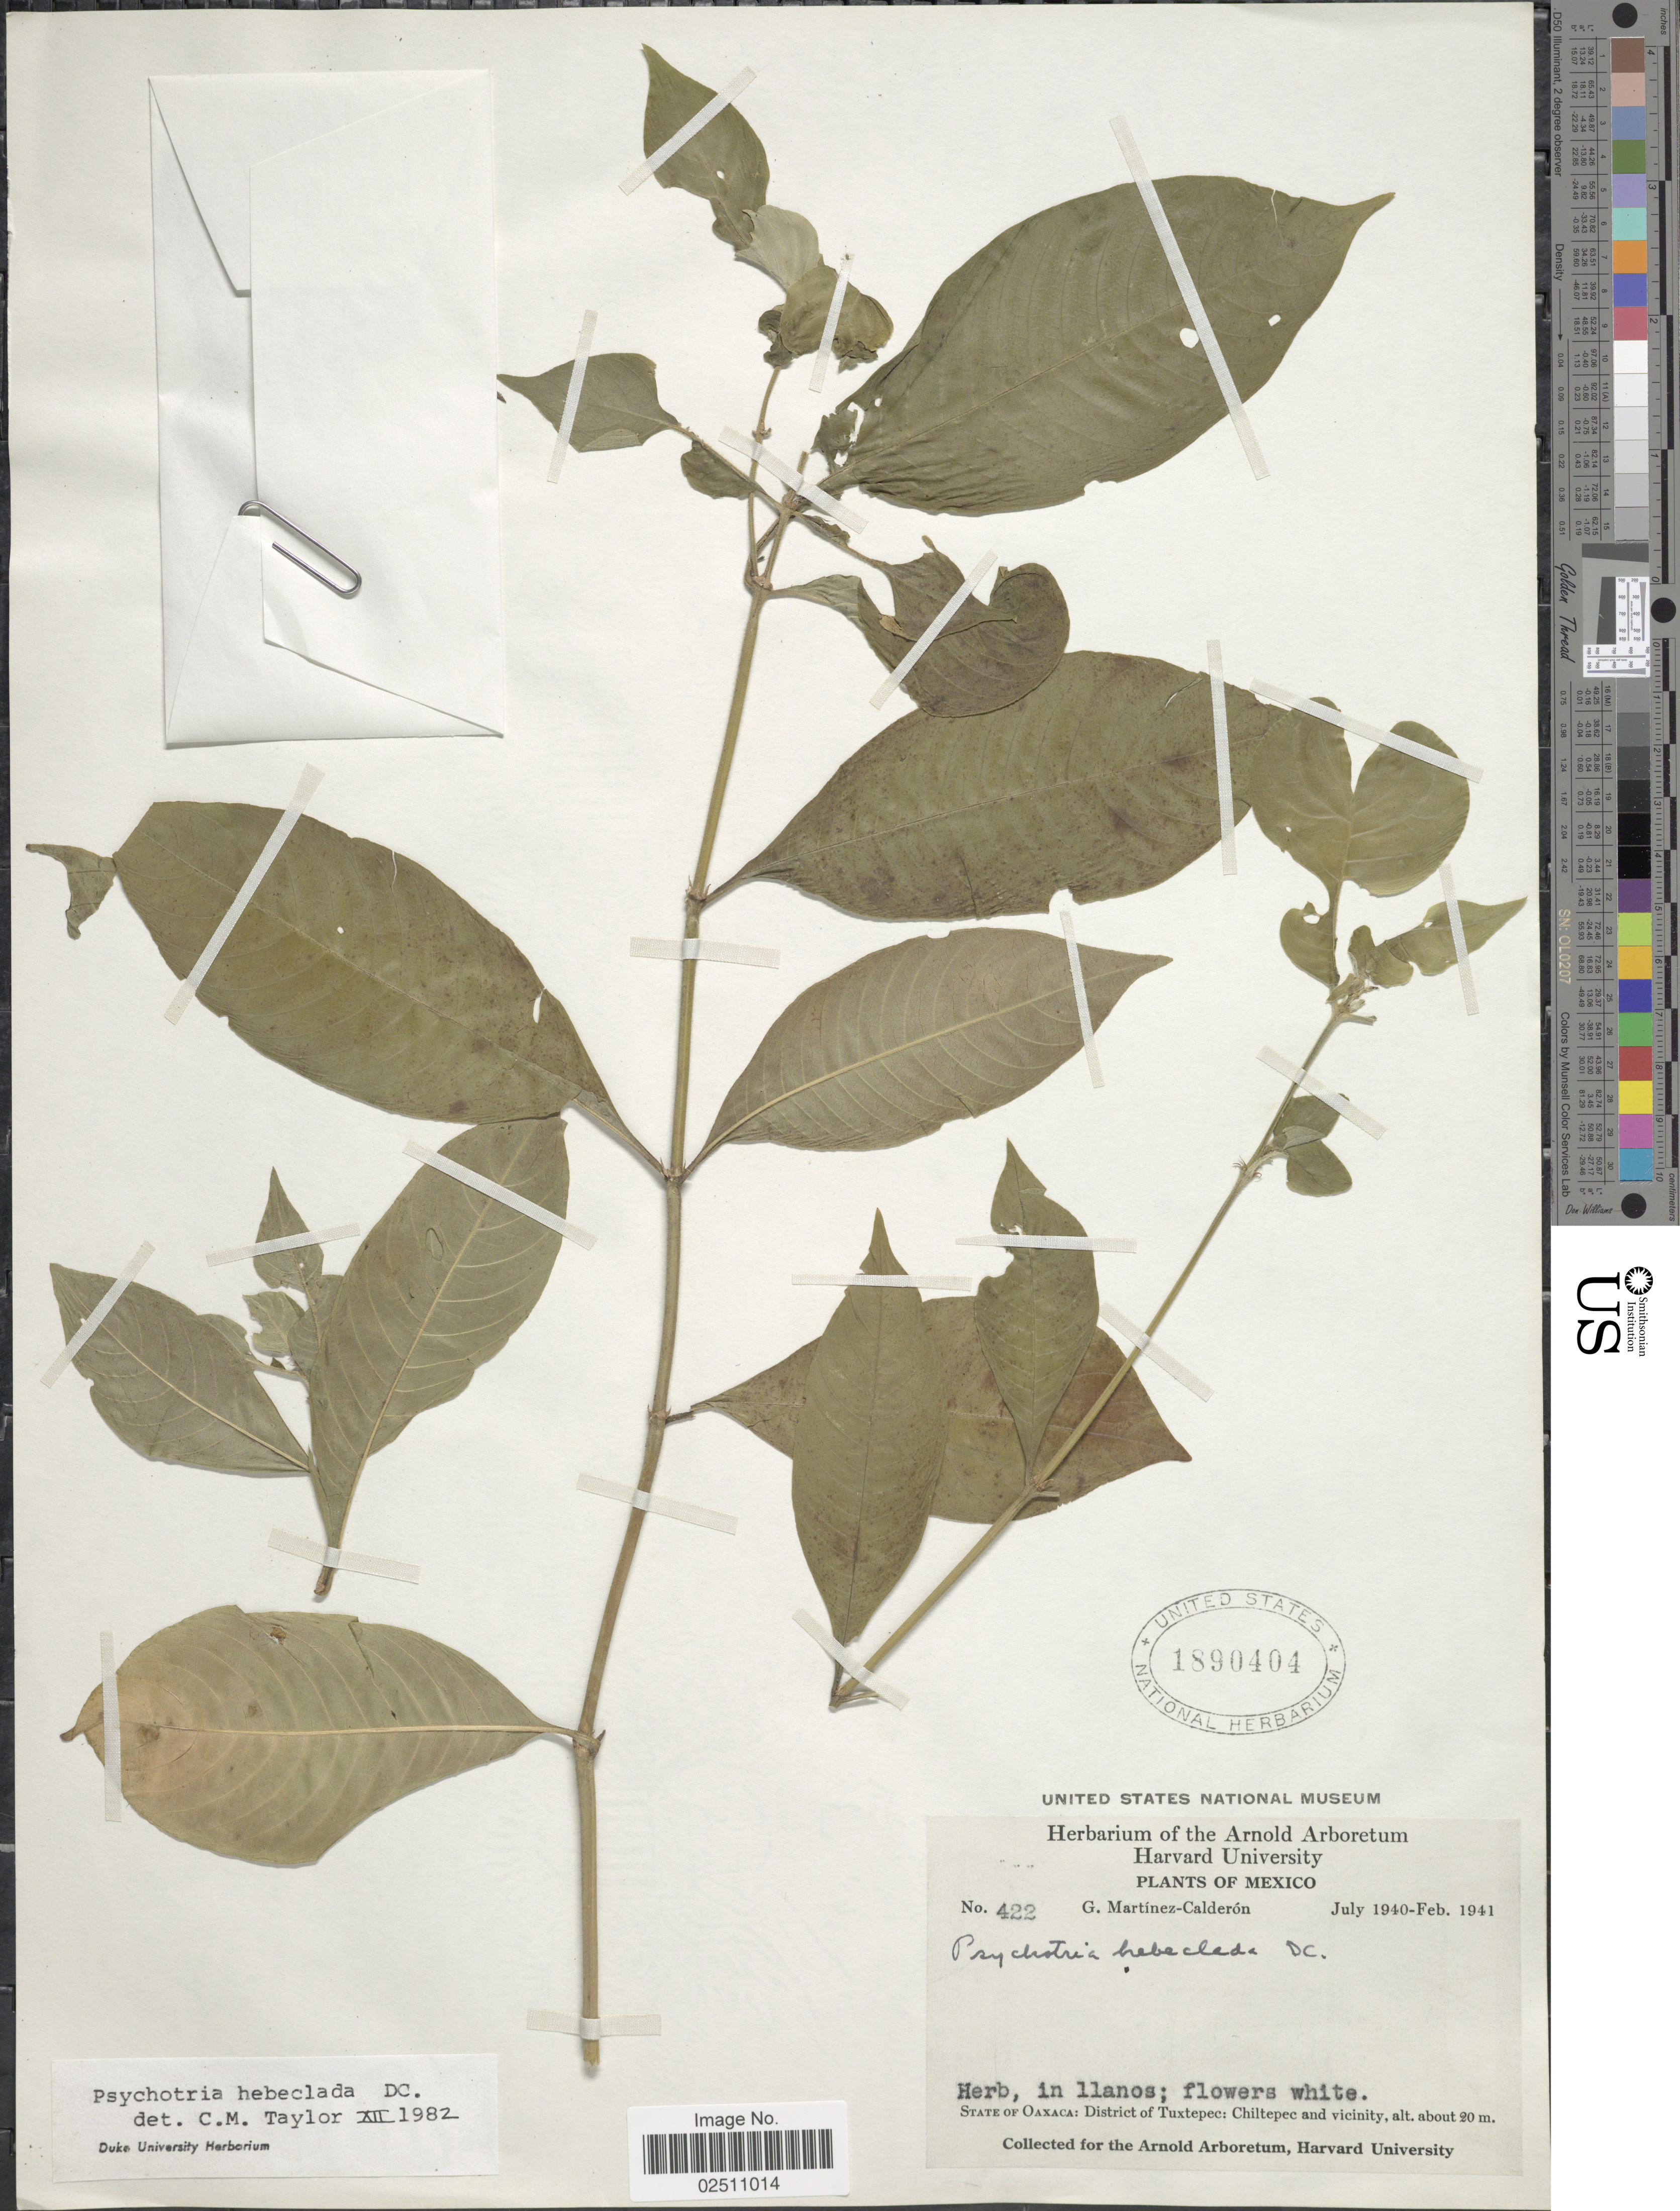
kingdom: Plantae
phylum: Tracheophyta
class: Magnoliopsida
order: Gentianales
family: Rubiaceae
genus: Psychotria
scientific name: Psychotria hebeclada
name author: DC.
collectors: G. Martínez Calderón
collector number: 422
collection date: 1940-07/1941-02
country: Mexico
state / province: Oaxaca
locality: In llanos, District of Tuxtepec: Chilltepec and vicinity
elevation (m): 20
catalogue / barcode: US 1890404